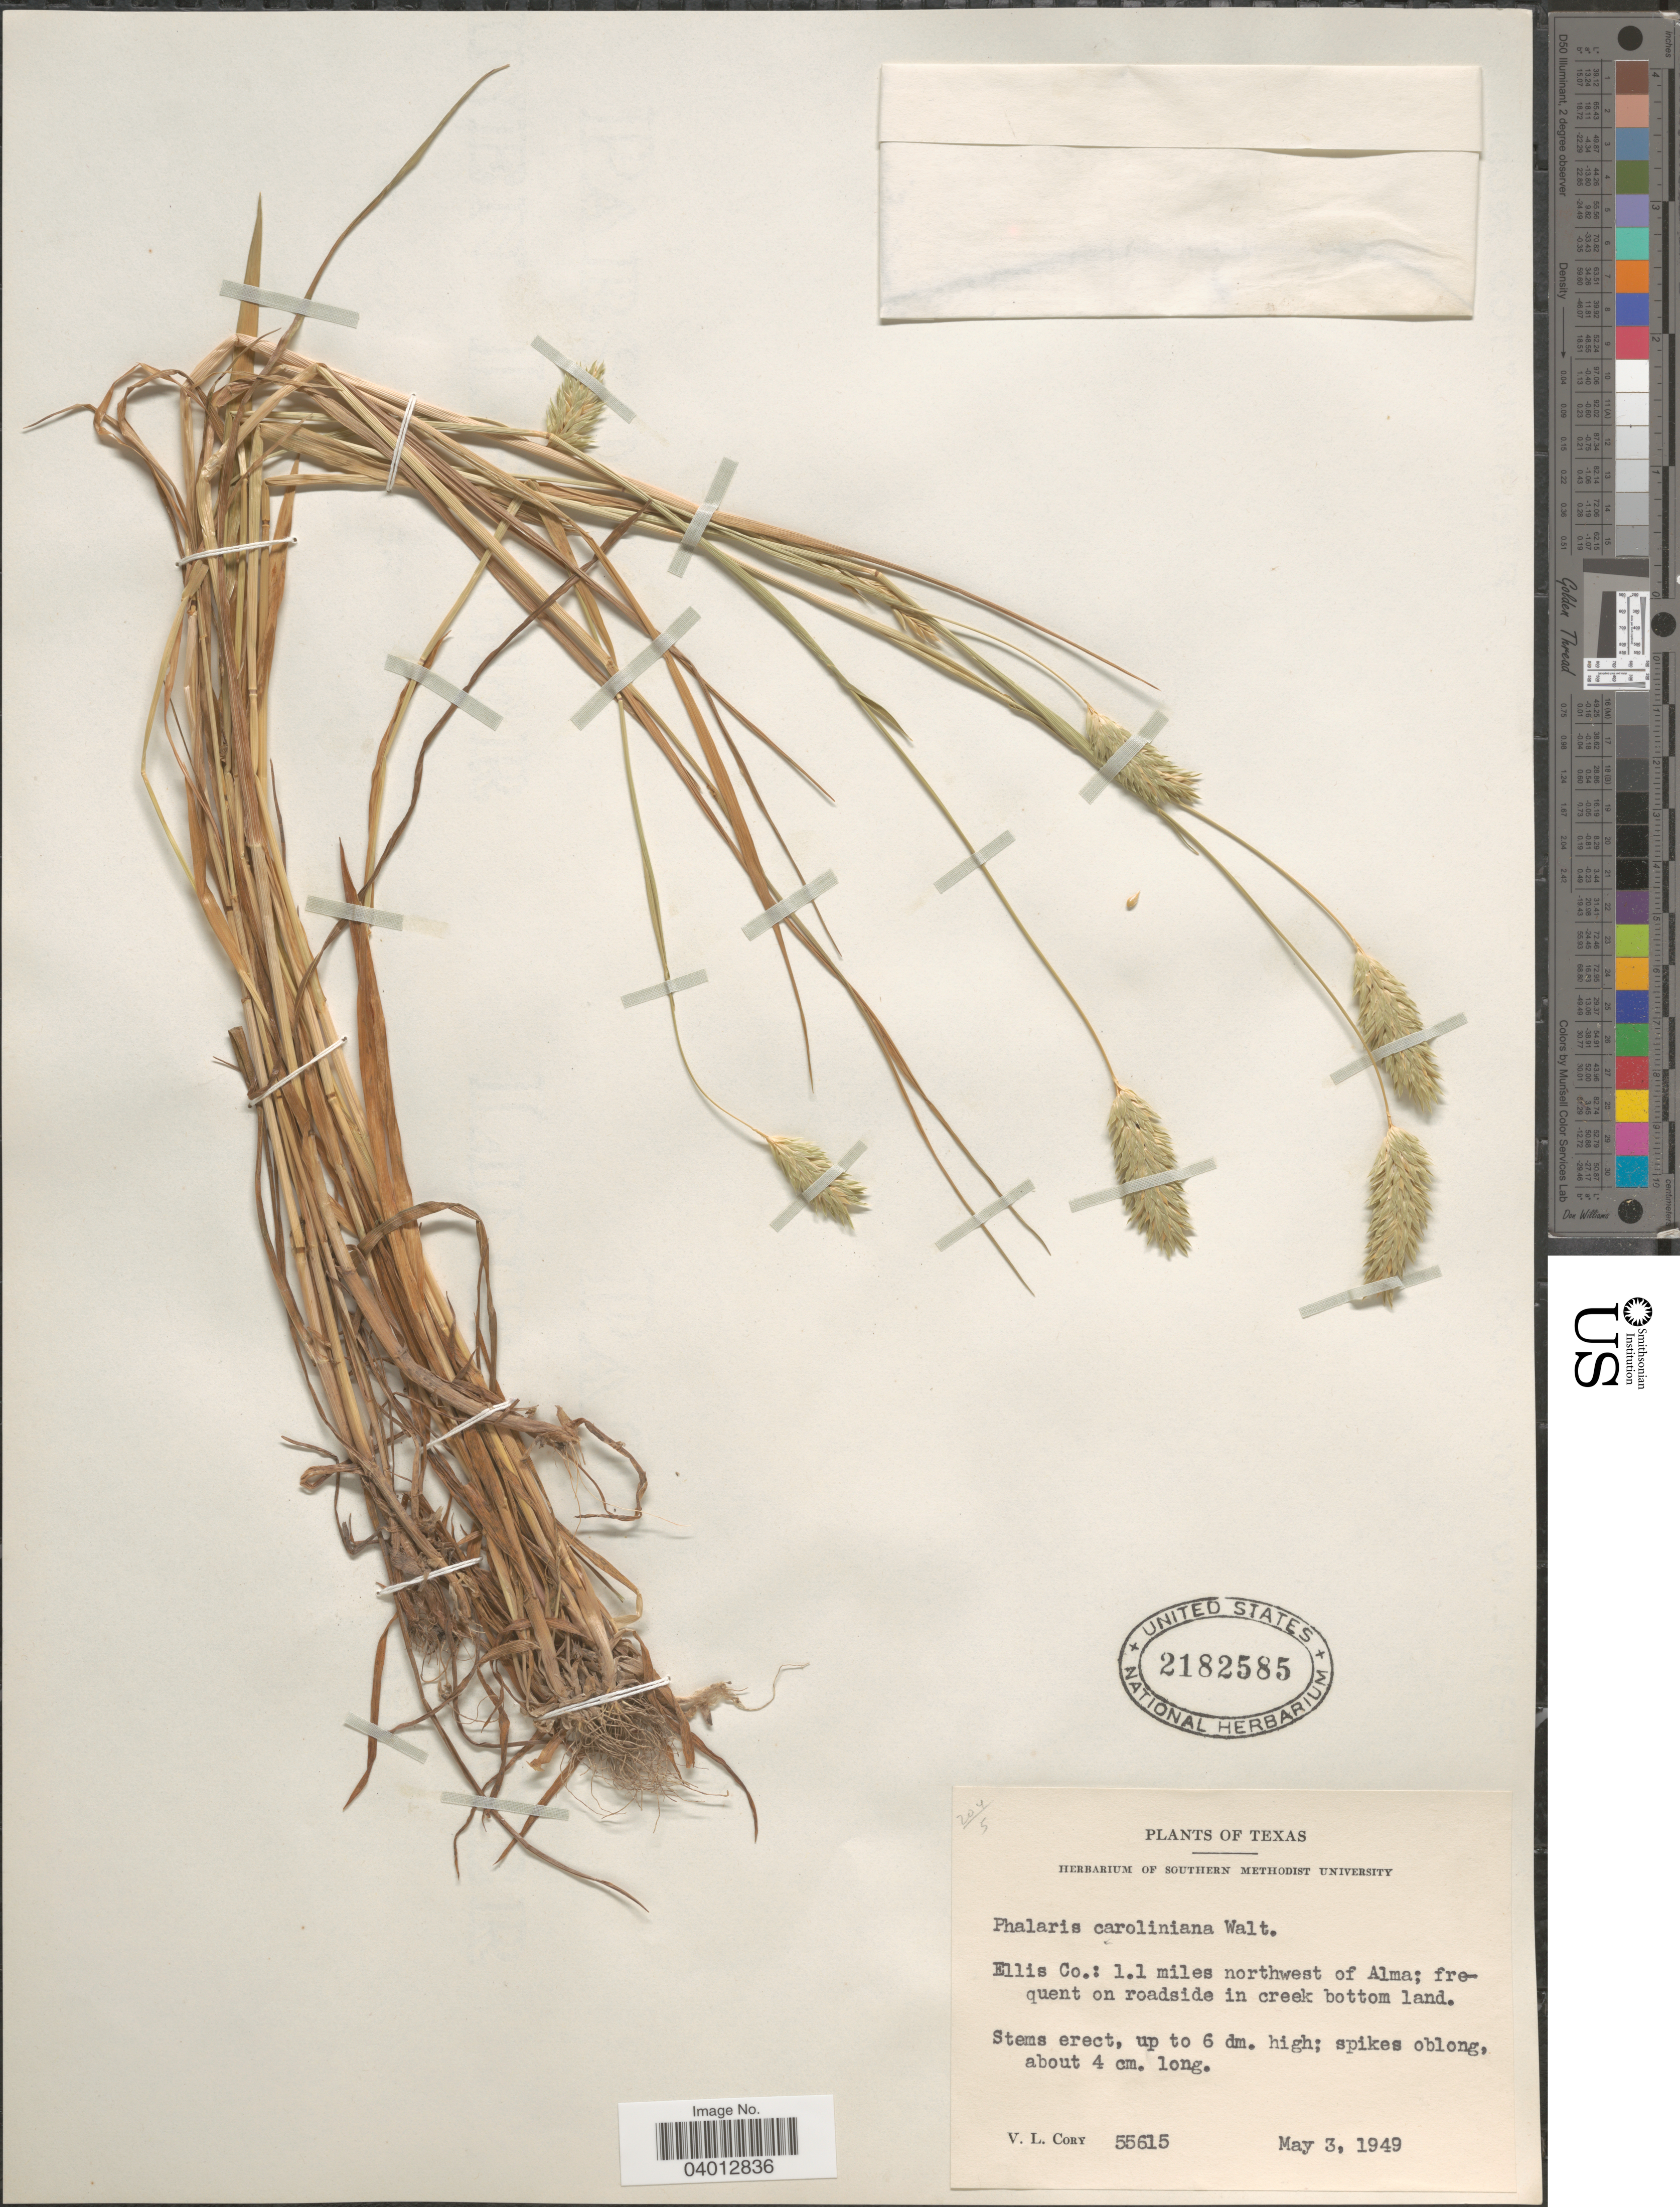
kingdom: Plantae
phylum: Tracheophyta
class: Liliopsida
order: Poales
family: Poaceae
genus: Phalaris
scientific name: Phalaris caroliniana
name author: Walter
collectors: V. Cory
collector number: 55615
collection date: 1949-05-03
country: United States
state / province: Texas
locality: Ellis Co.: 1.1 miles northwest of Alma; frequent on roadside in creek bottom land.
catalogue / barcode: US 2182585